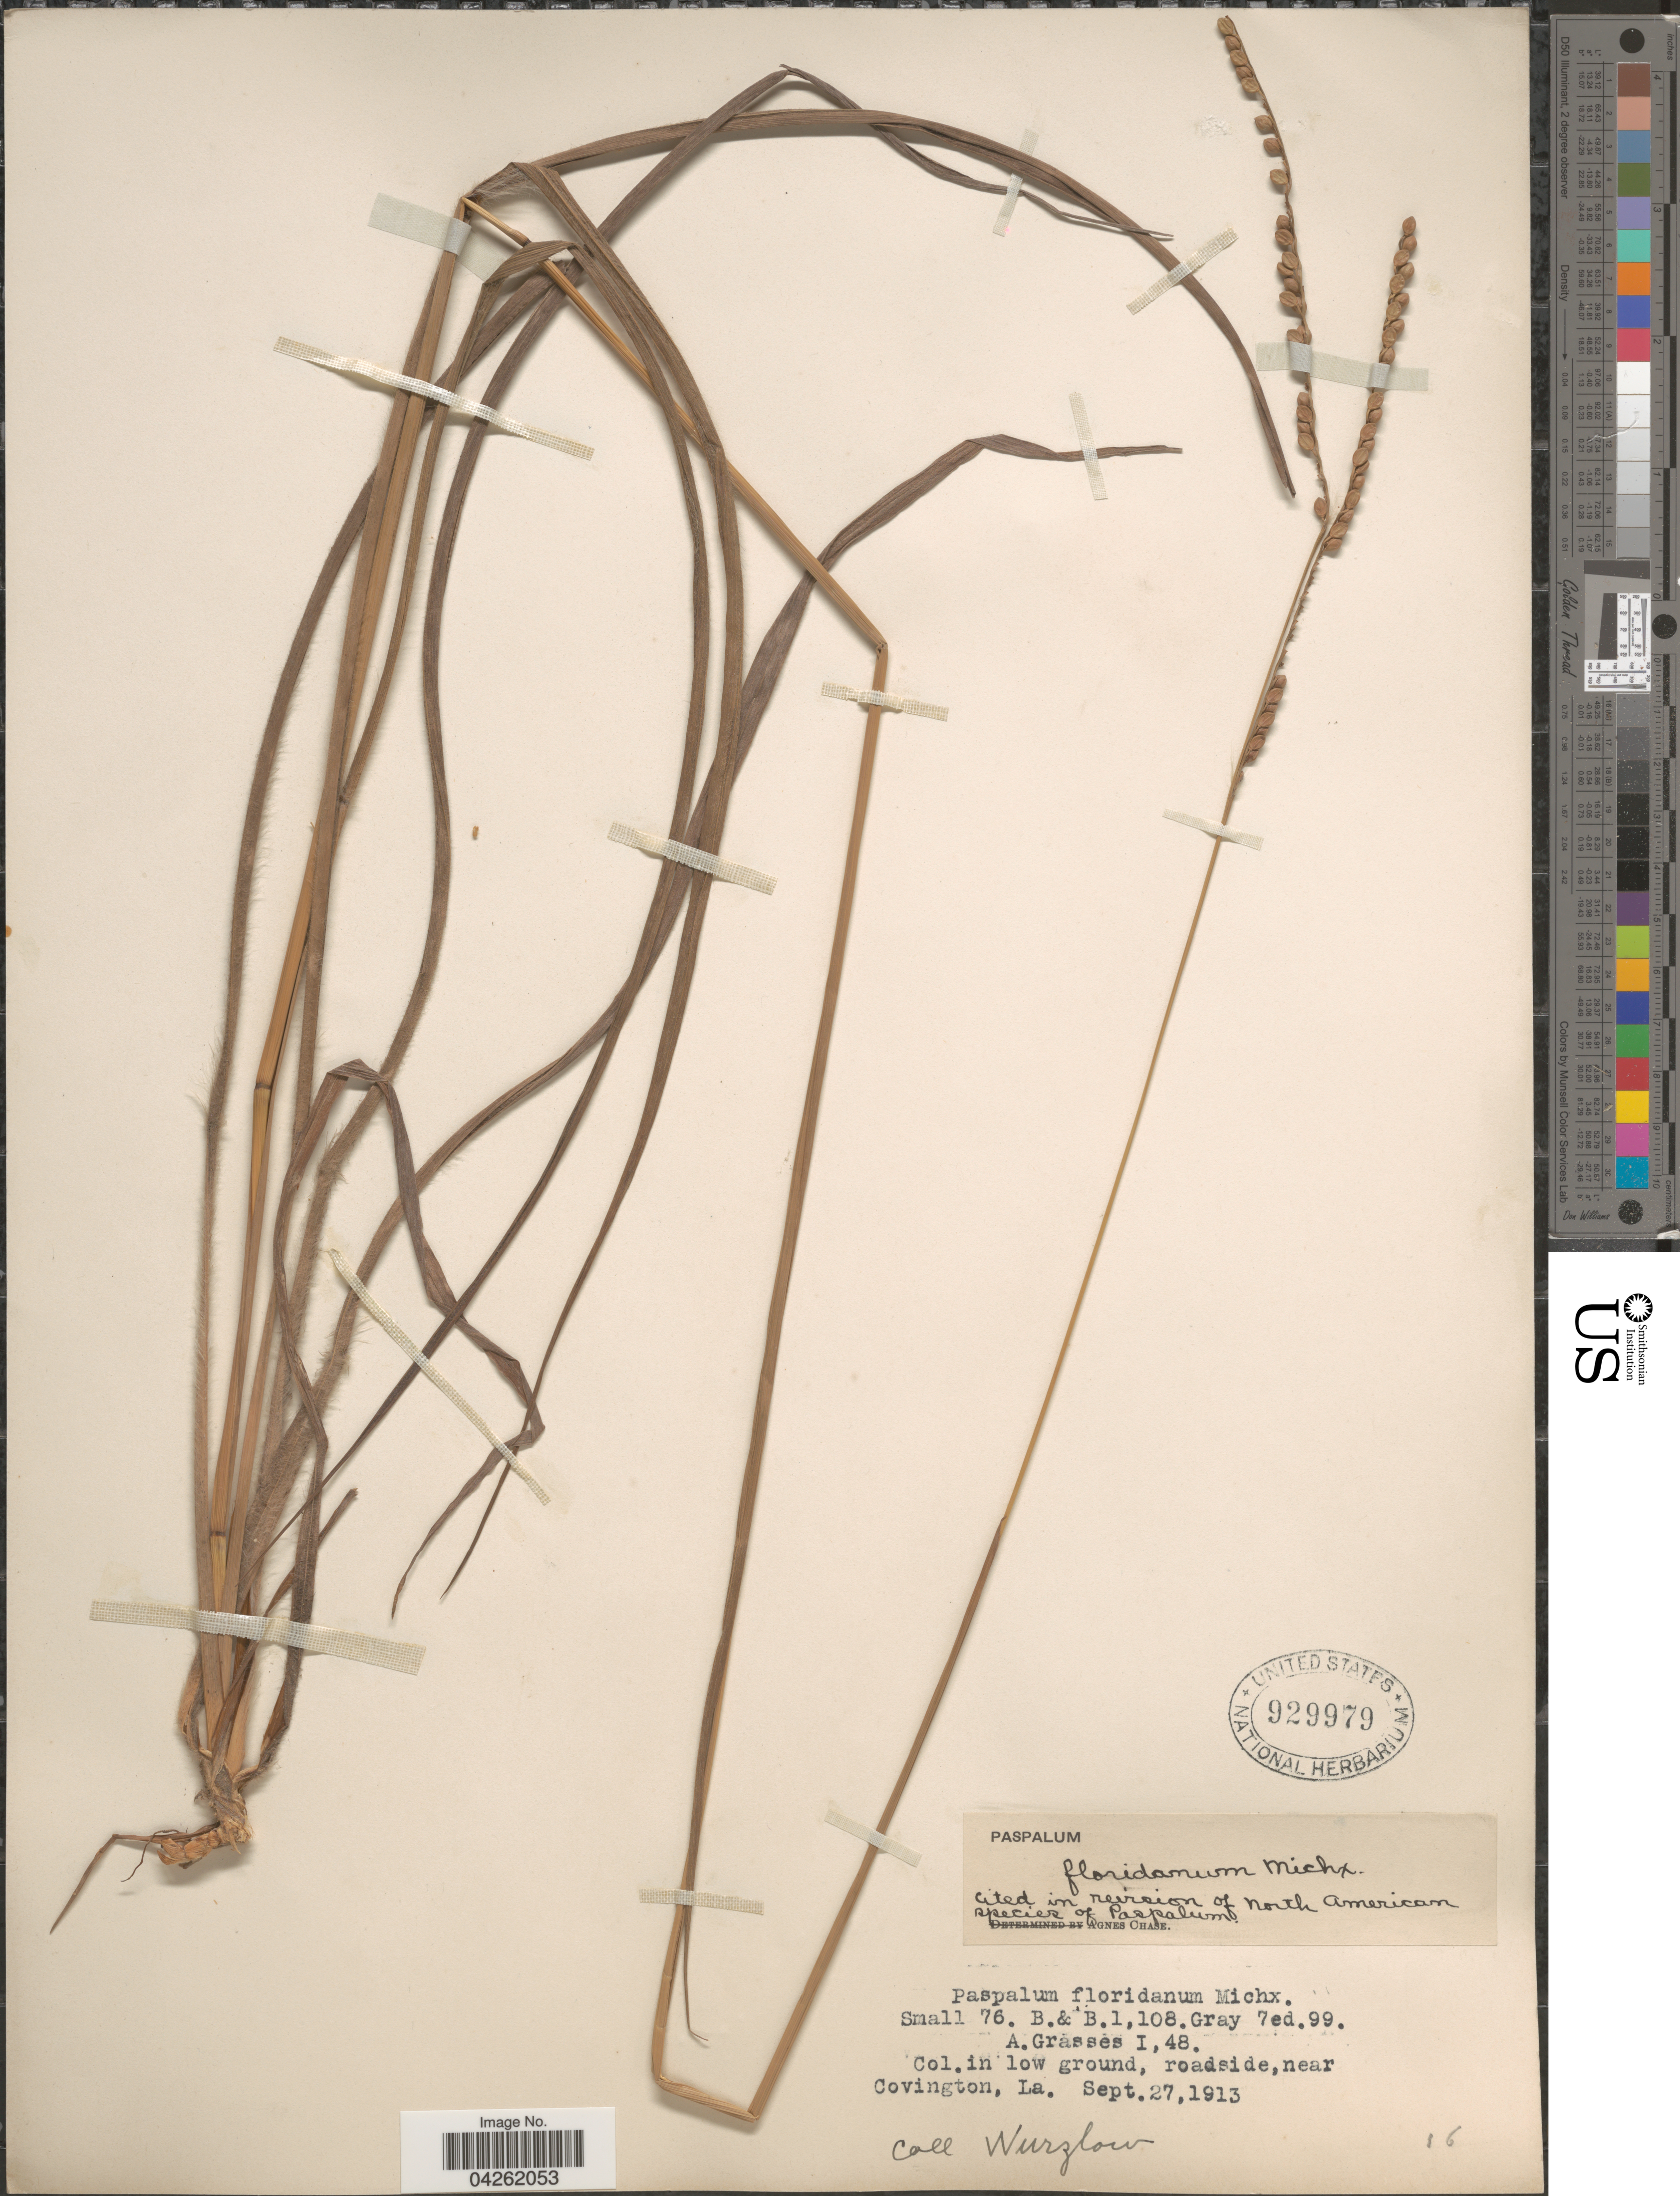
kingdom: Plantae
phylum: Tracheophyta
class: Liliopsida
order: Poales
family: Poaceae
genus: Paspalum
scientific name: Paspalum floridanum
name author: Michx.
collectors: Wurzlow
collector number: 16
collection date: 1913-09-27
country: United States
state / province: Louisiana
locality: In low ground, roadside,near Covington.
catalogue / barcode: US 929979